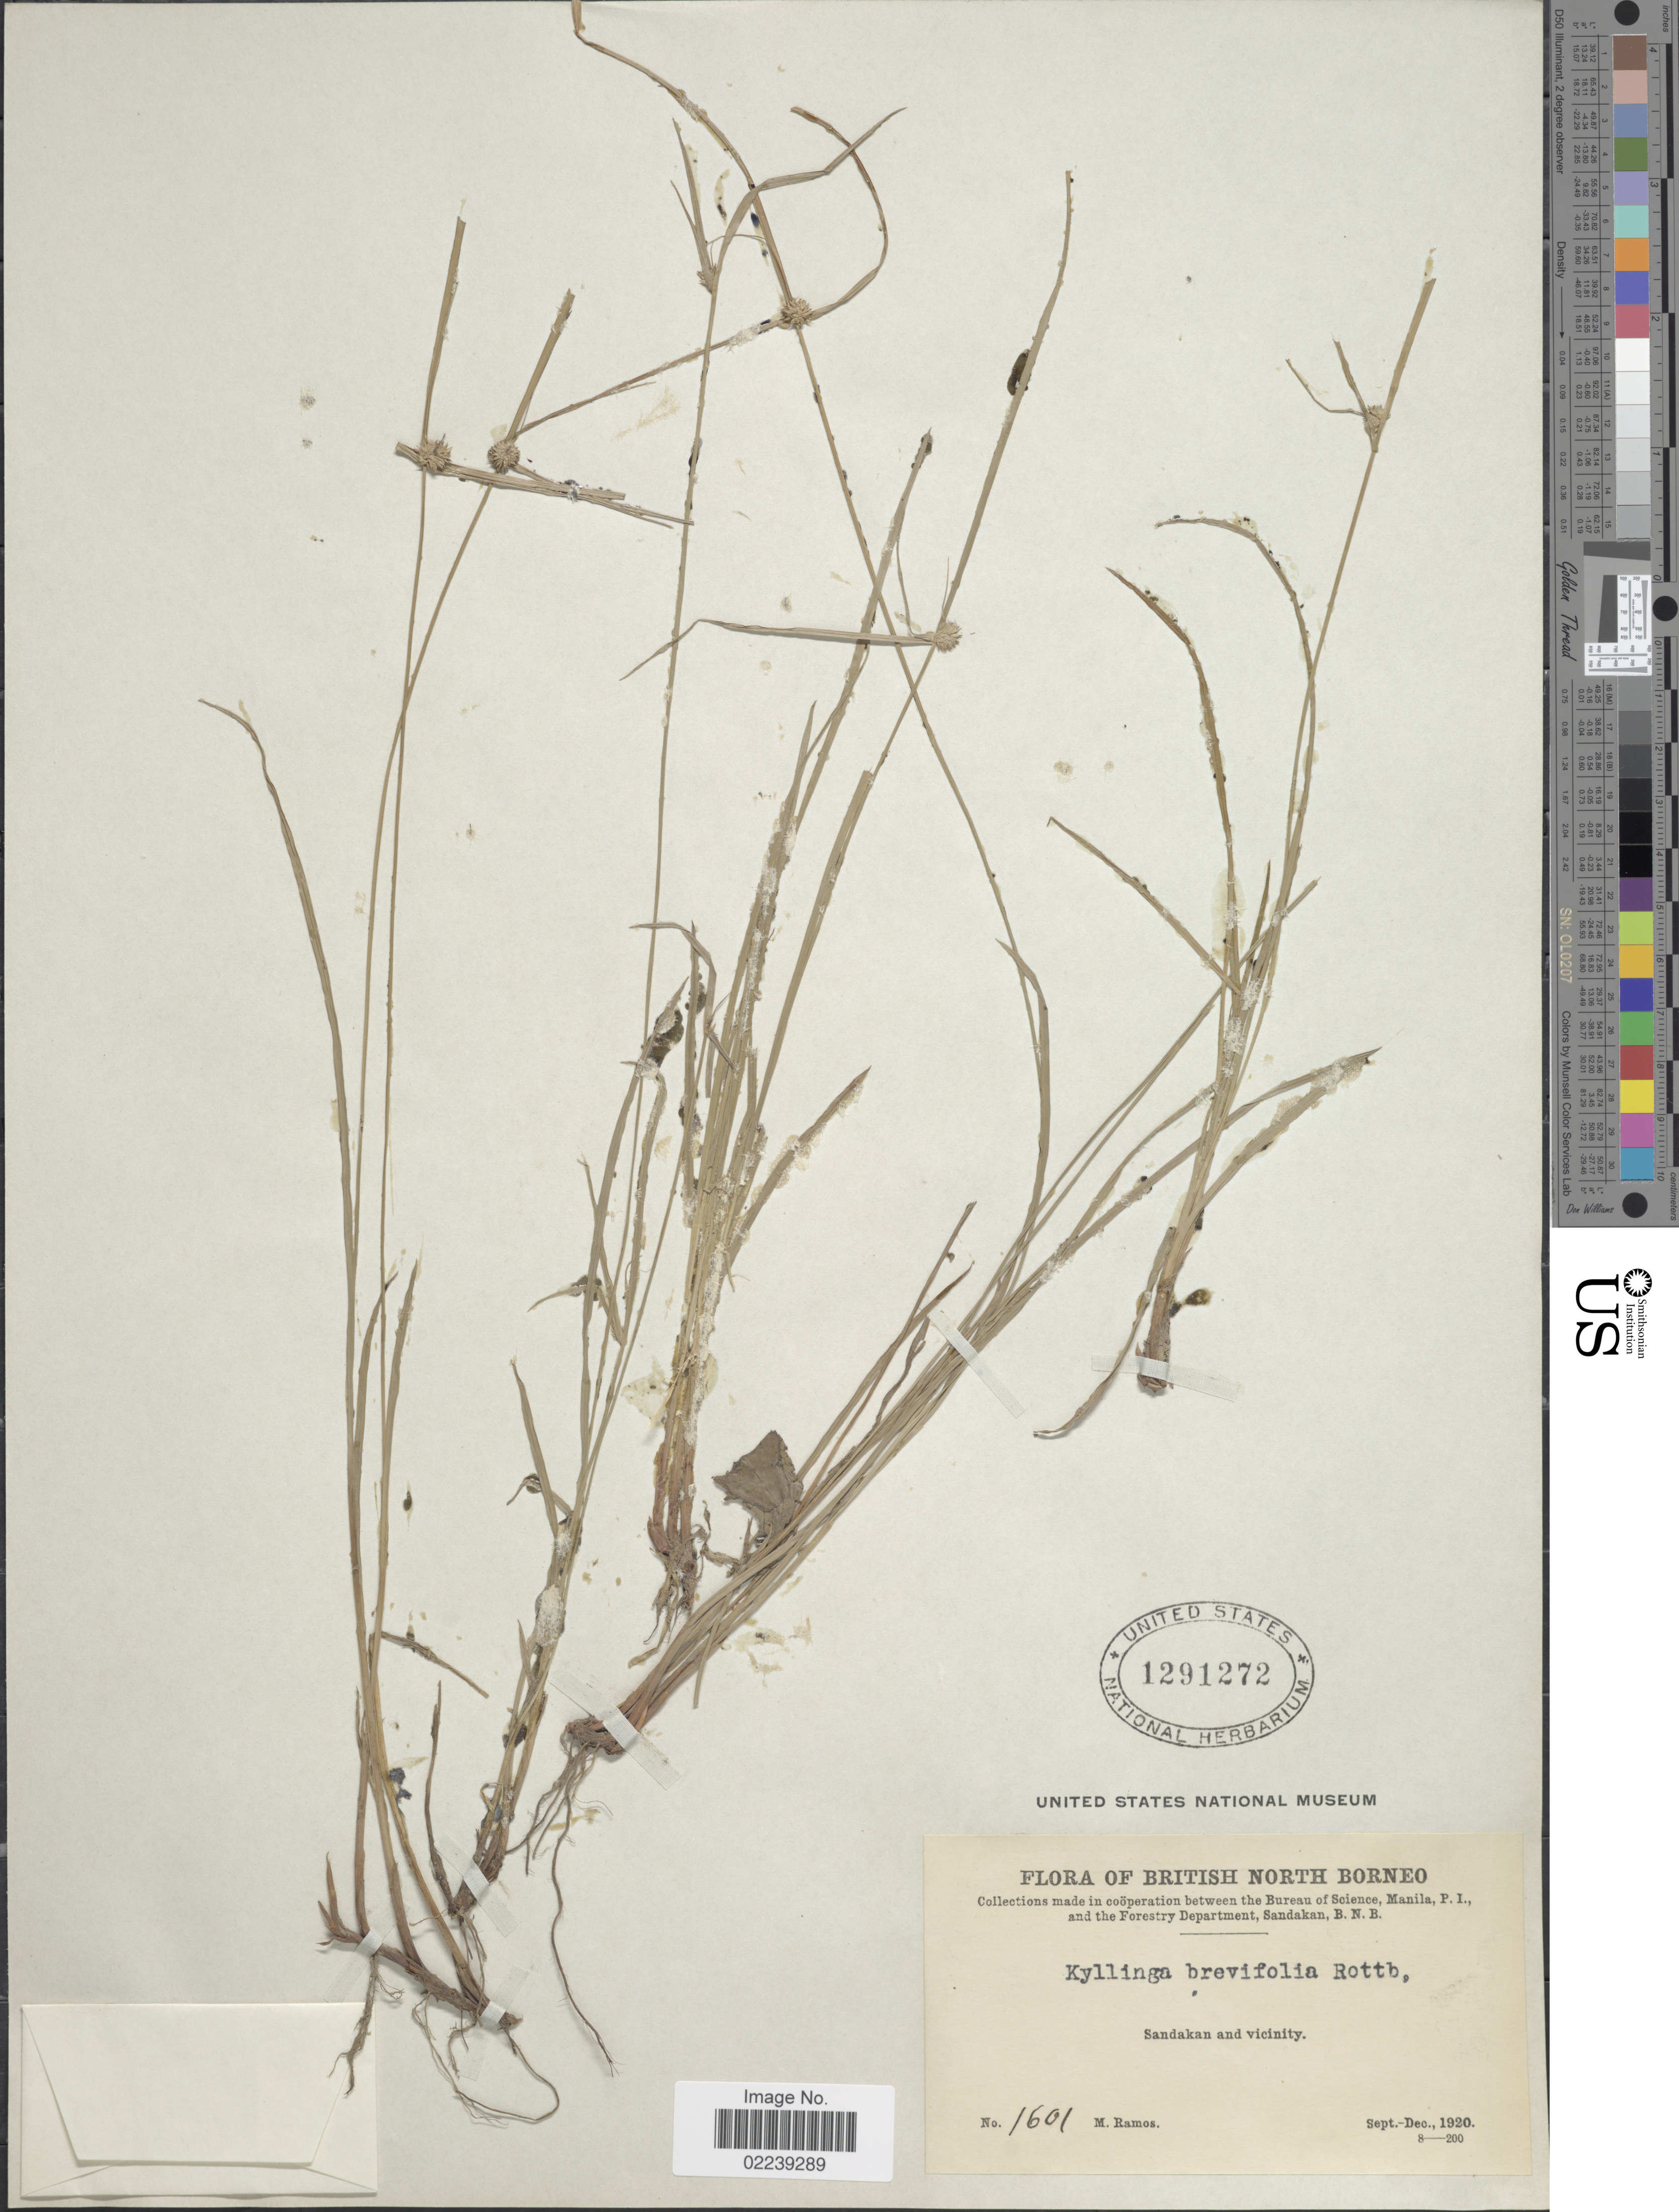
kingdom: Plantae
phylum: Tracheophyta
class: Liliopsida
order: Poales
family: Cyperaceae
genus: Cyperus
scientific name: Cyperus brevifolius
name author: (Rottb.) Hassk.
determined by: Strong, M. T., (US), Smithsonian Institution - National Museum of Natural History (UNITED STATES)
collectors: M. Ramos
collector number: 1601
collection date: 1920-09/1920-12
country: Malaysia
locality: British North Borneo, Sandakan and vicinity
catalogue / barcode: US 1291272